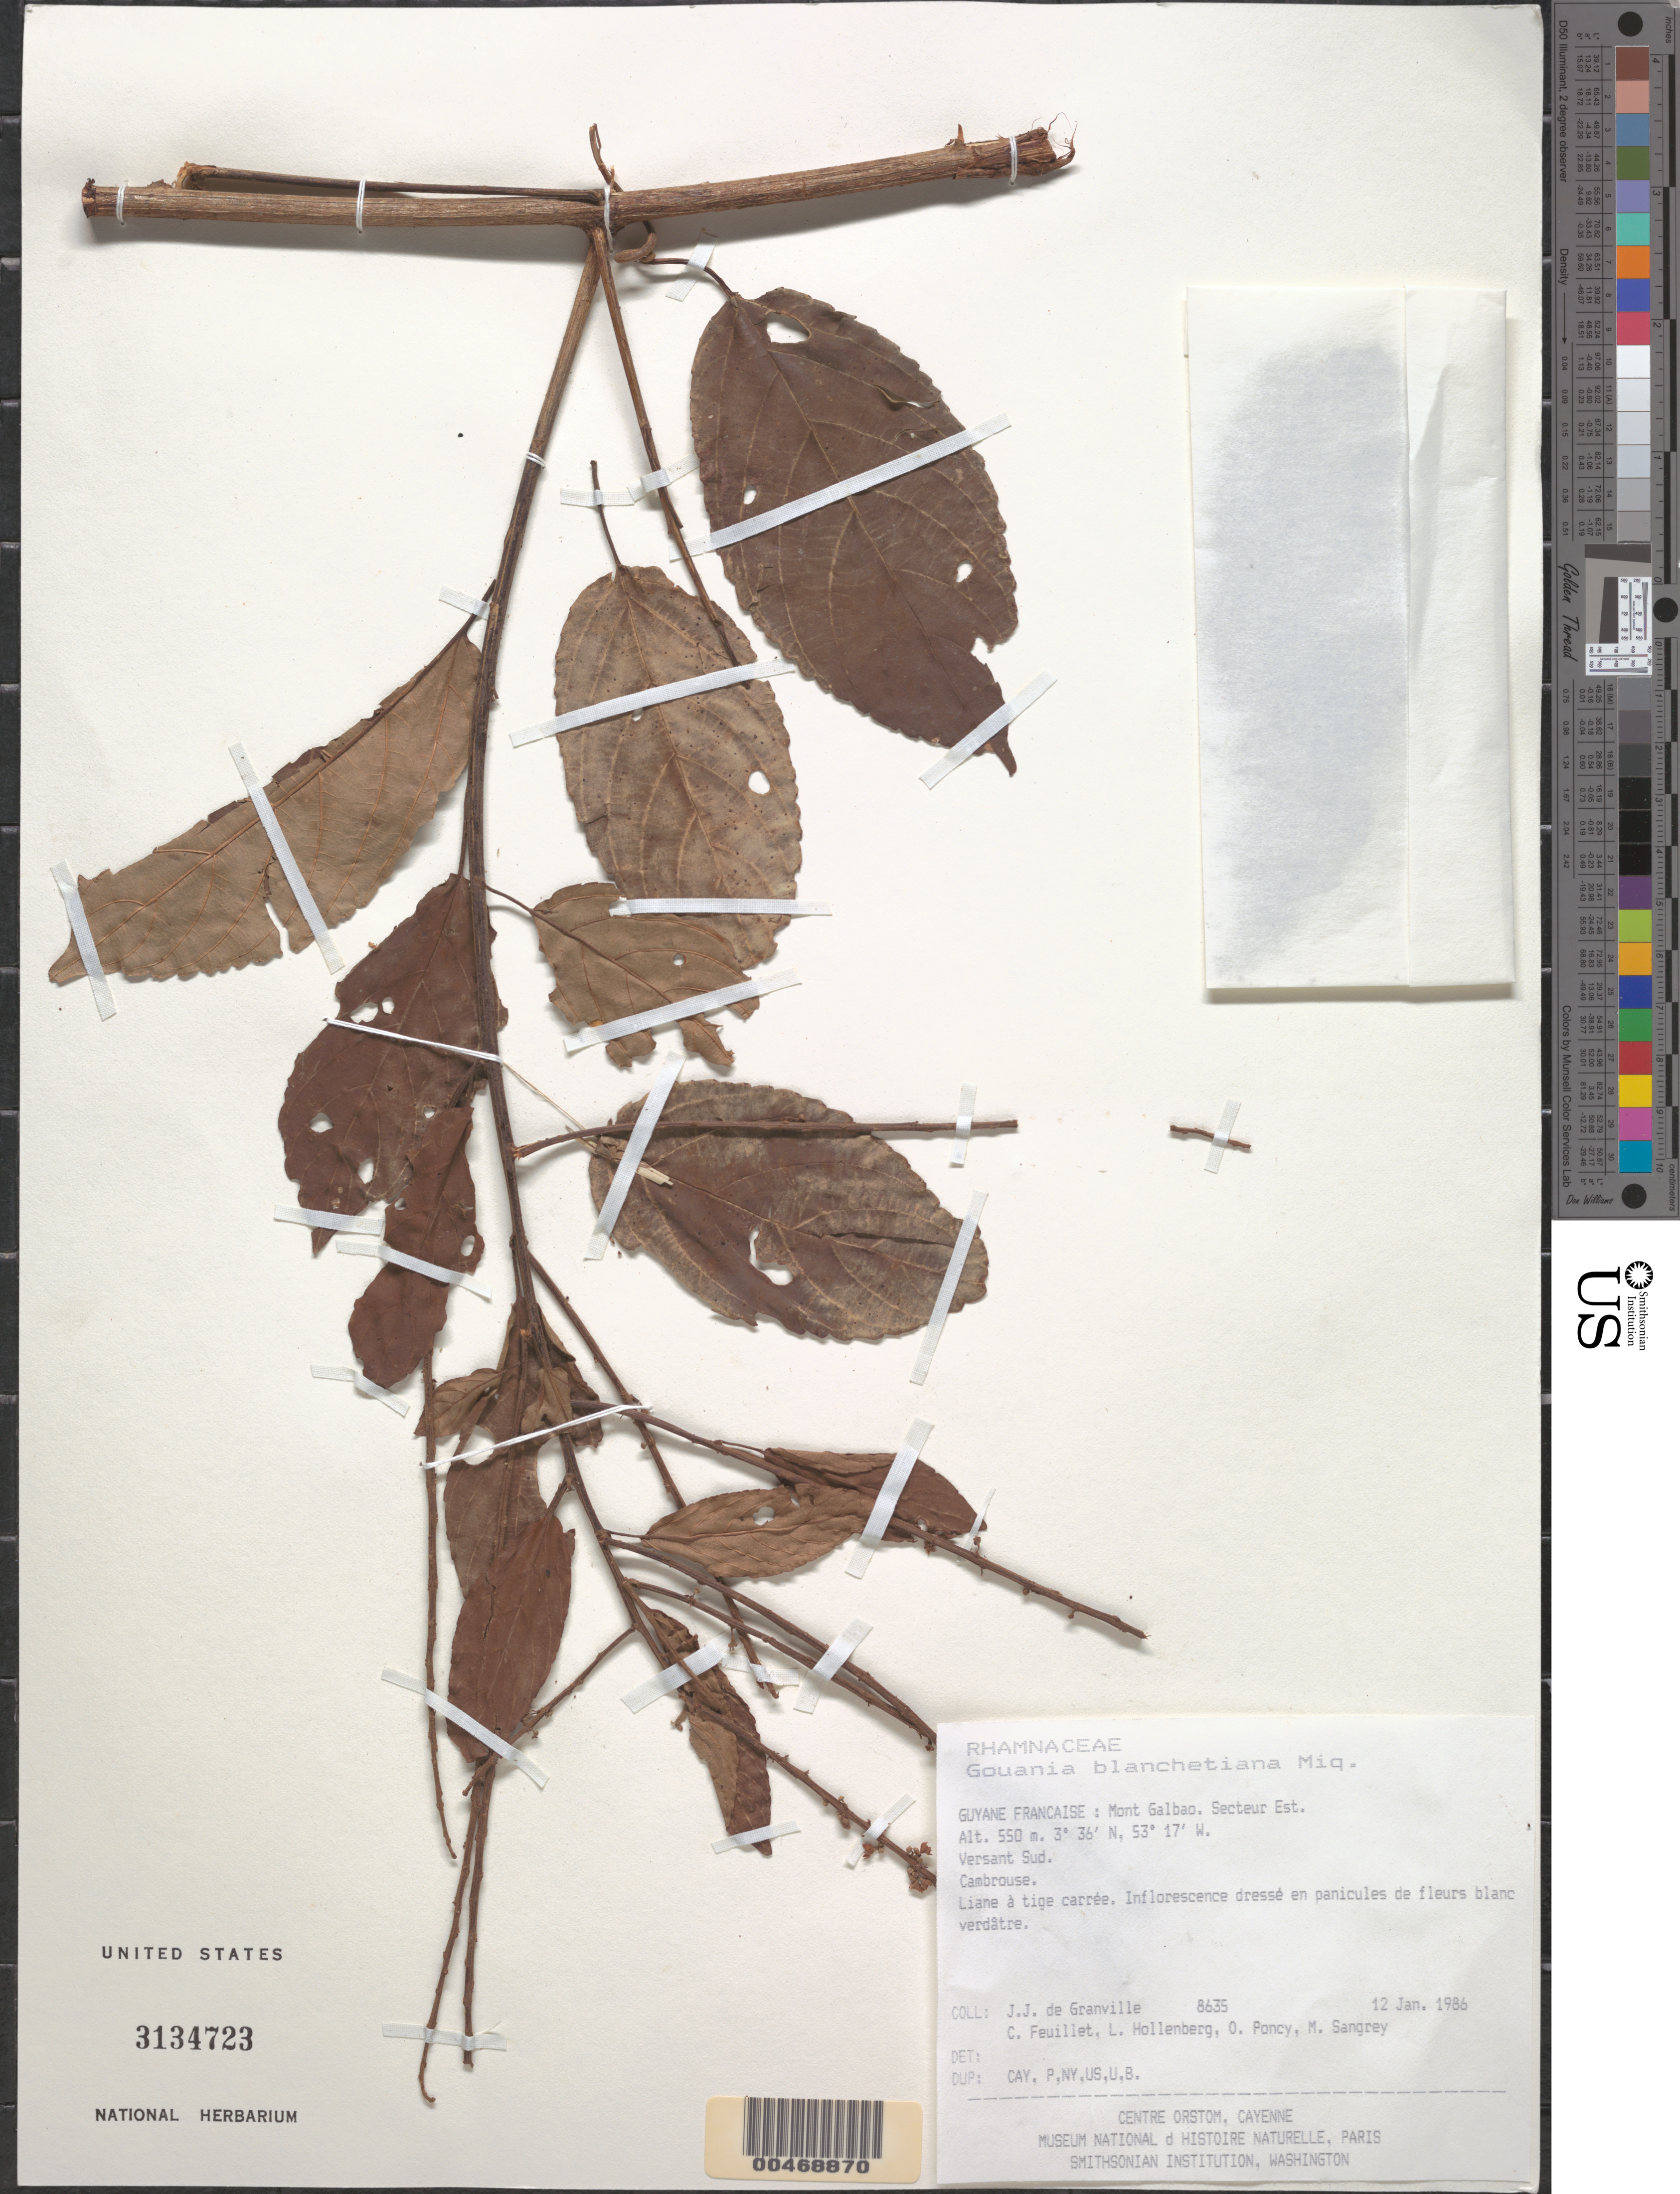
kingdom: Plantae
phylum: Tracheophyta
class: Magnoliopsida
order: Rosales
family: Rhamnaceae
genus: Gouania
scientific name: Gouania blanchetiana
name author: Miq.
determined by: Heald, S.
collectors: J.-J. de Granville, C. Feuillet, L. Hollenberg, O. Poncy & M. S. Sangrey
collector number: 8635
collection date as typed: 12-Jan-86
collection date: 1986-01-12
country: French Guiana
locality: Mont Galbao. Secteur Est. Versant Sud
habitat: Cambrouse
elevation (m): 550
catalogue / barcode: US 3134723